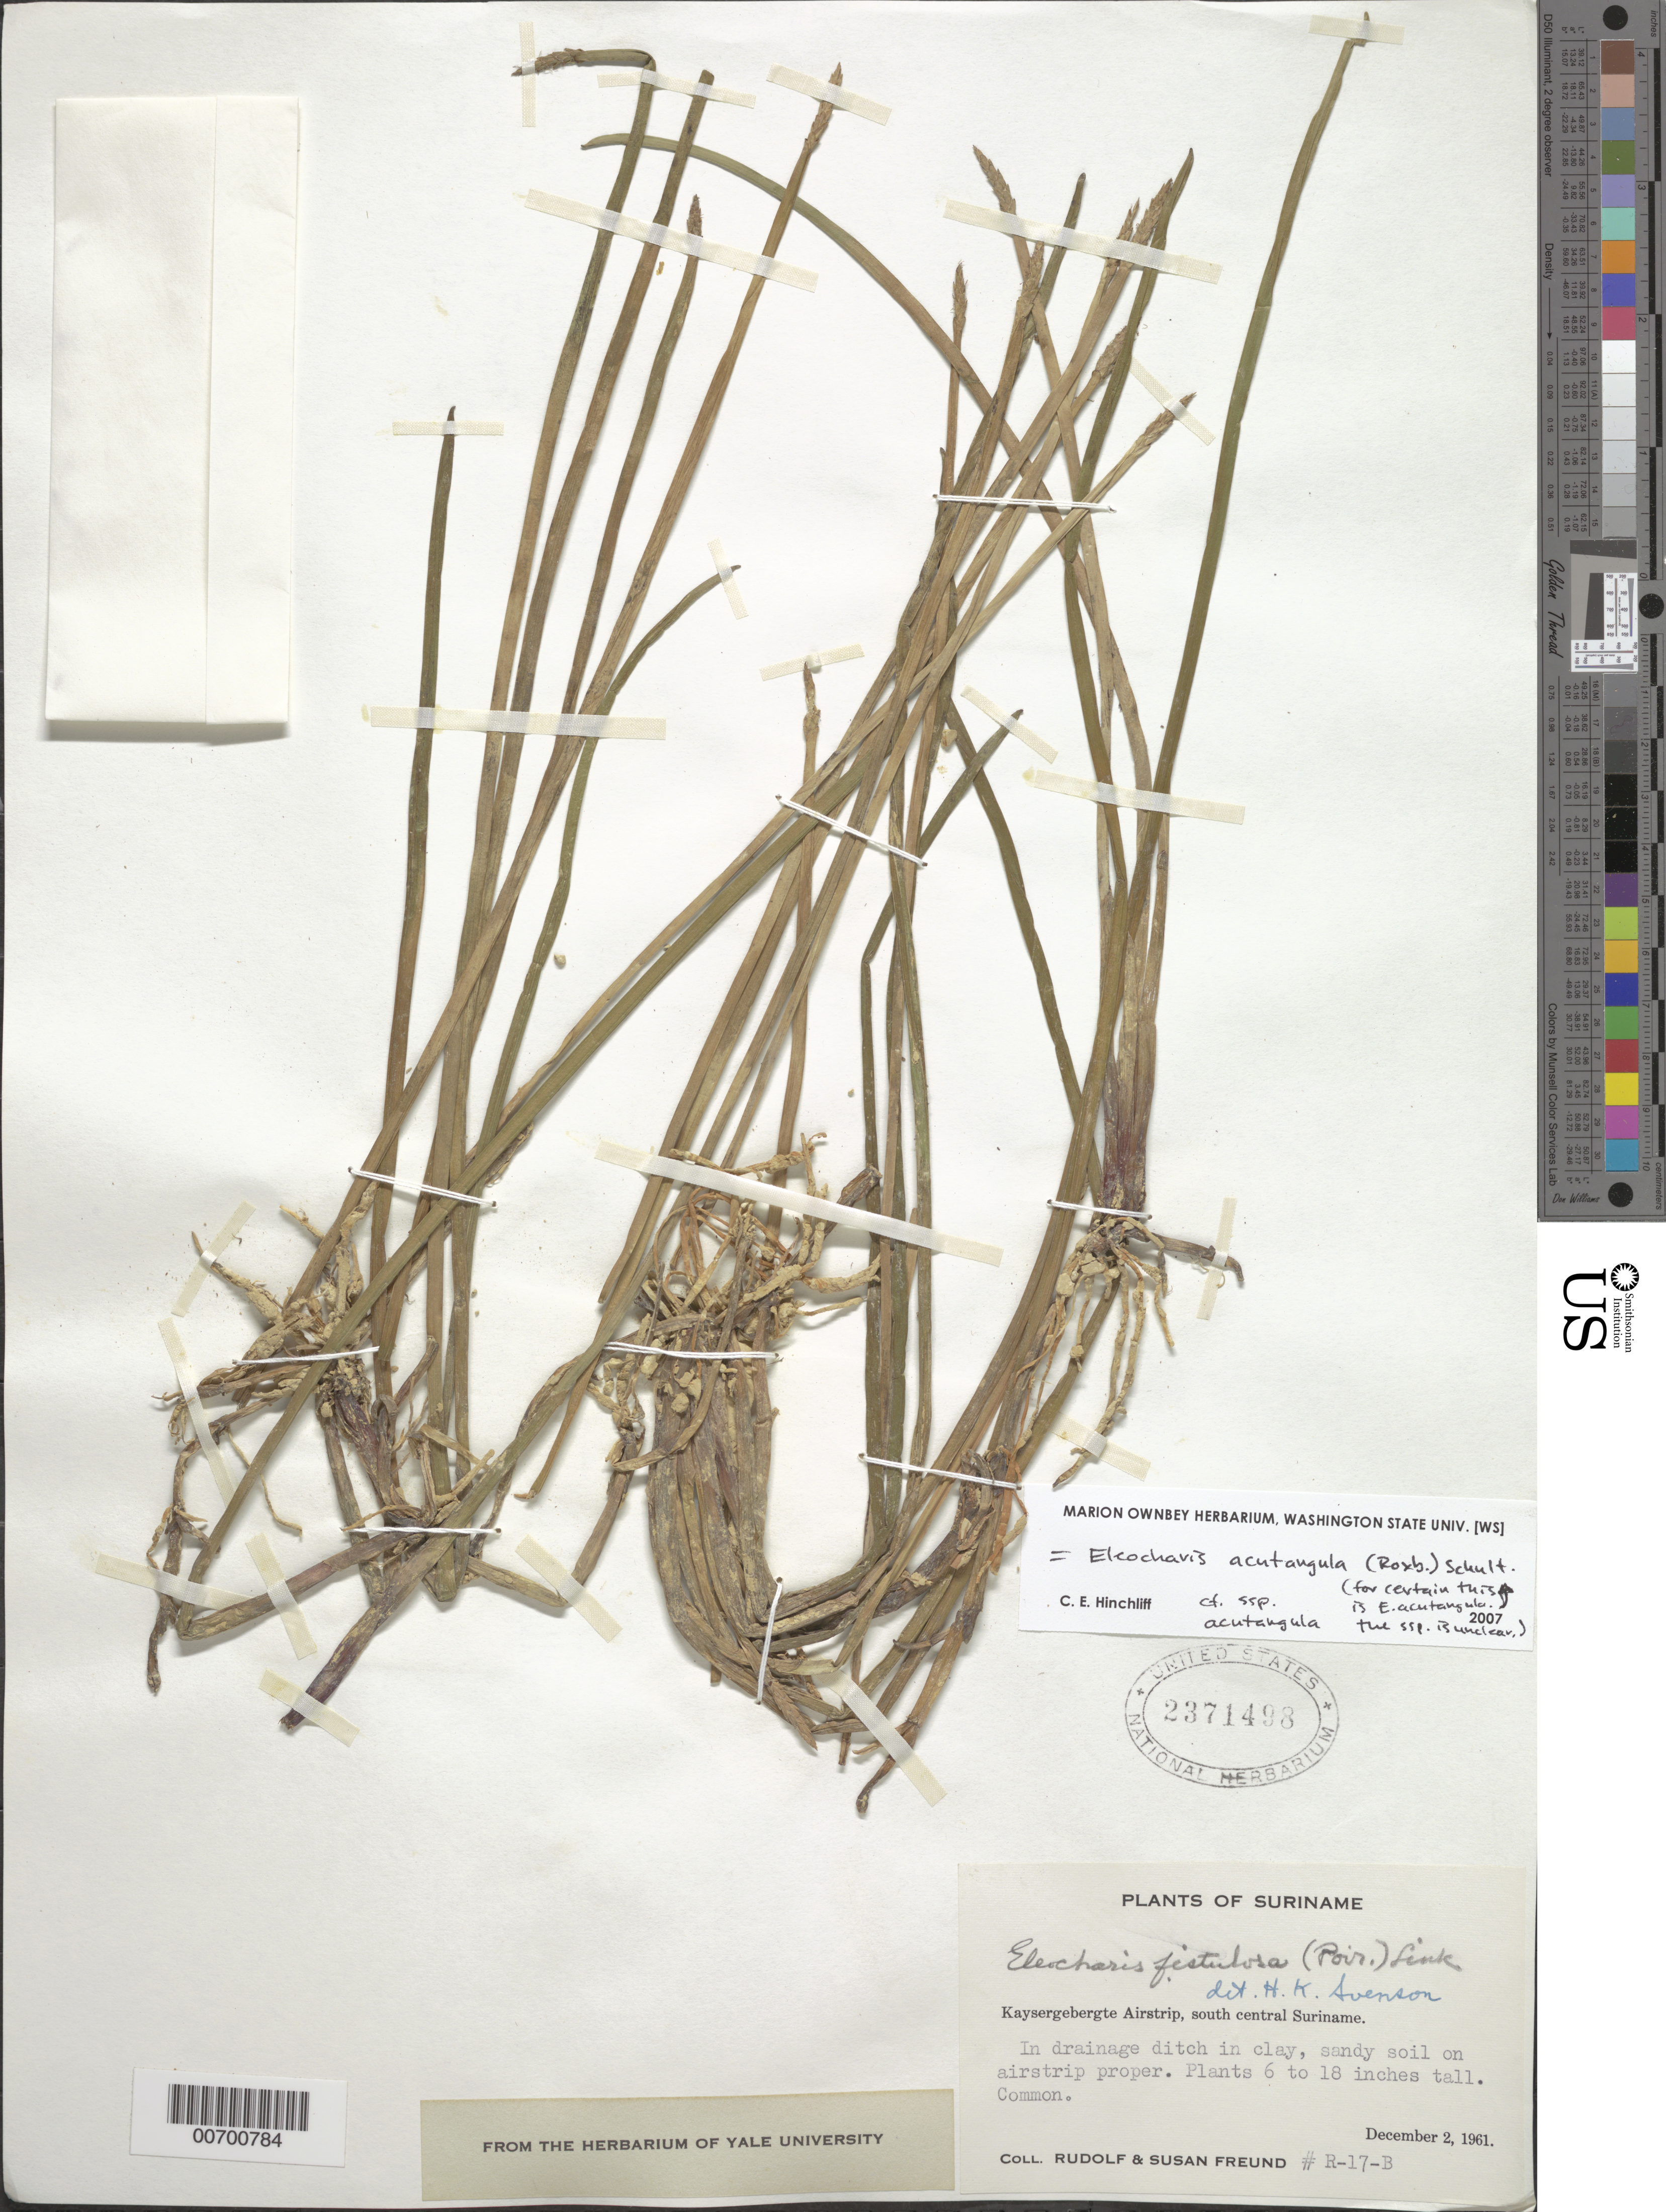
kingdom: Plantae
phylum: Tracheophyta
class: Liliopsida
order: Poales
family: Cyperaceae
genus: Eleocharis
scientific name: Eleocharis acutangula subsp. acutangula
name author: (Roxb.) Schult.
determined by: Hinchliff, C. E.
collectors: R. Freund & S. Freund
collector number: R 17 B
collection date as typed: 2-Dec-61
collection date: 1961-12-02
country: Suriname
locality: Kaysergebergte Airstrip, south central Suriname, 45 km above confl. with Lucie R.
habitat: Drainage ditch in clay, sandy soil on airstrip proper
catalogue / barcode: US 2371498